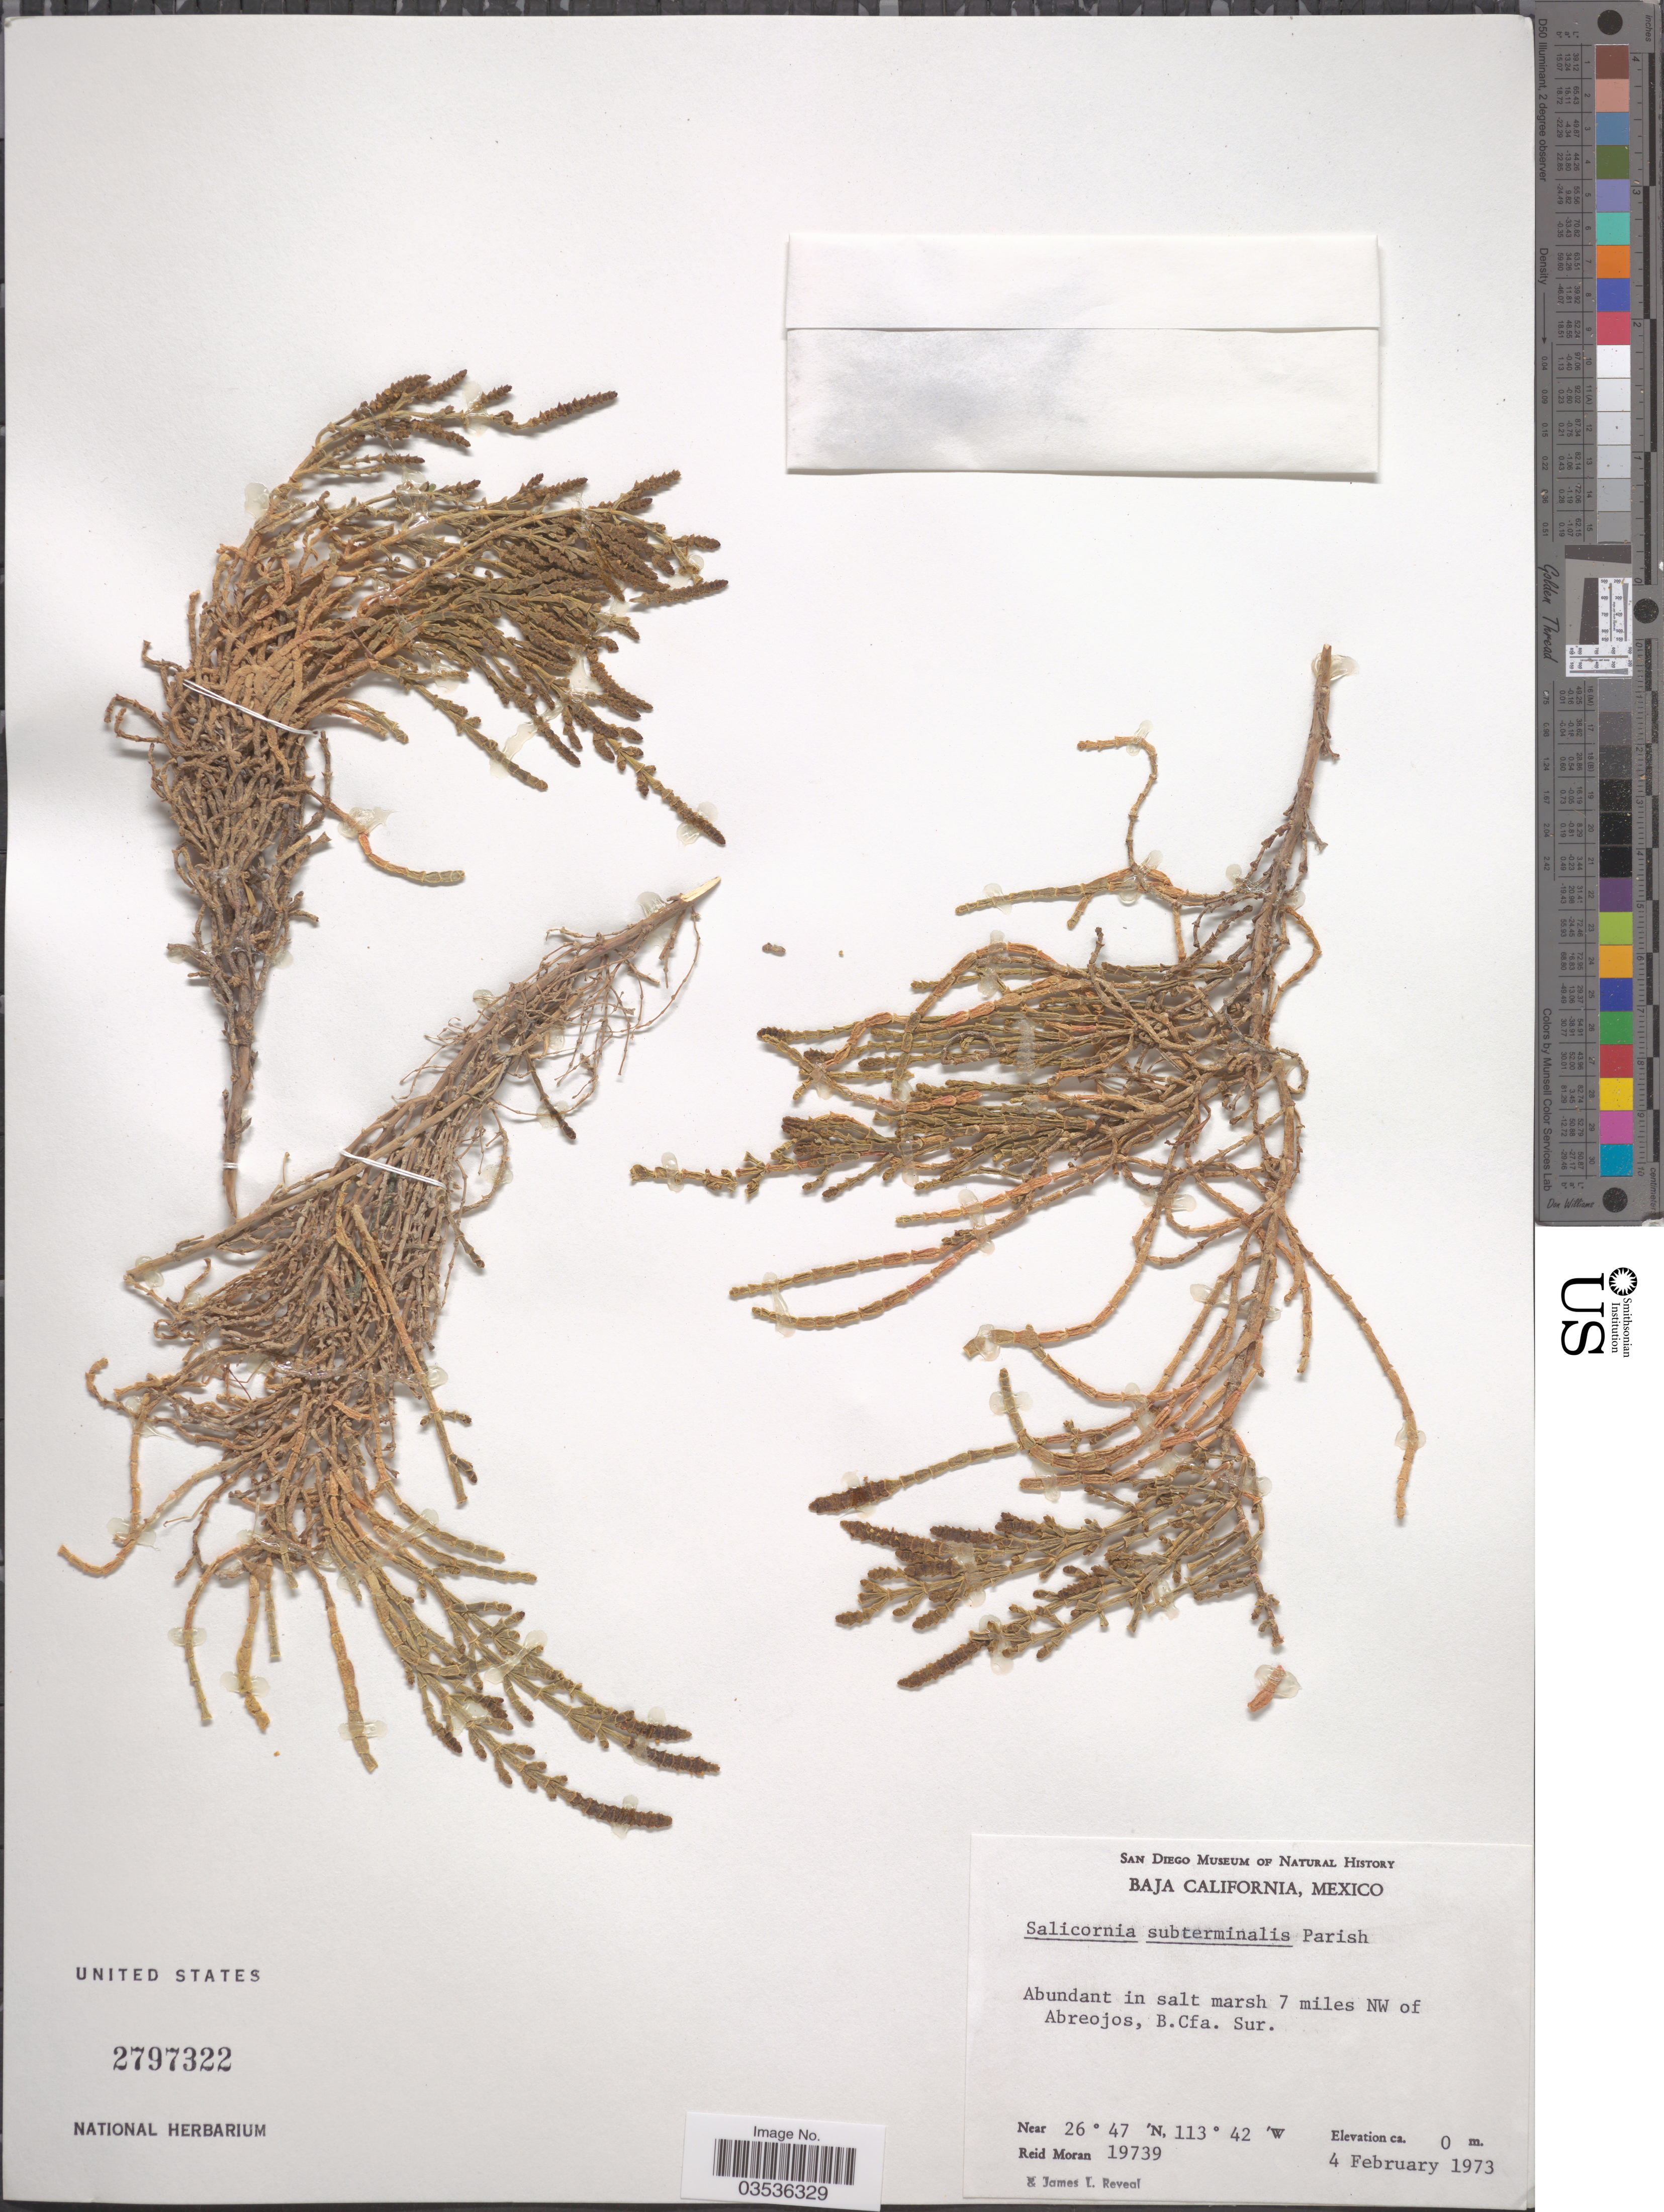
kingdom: Plantae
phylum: Tracheophyta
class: Magnoliopsida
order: Caryophyllales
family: Amaranthaceae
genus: Salicornia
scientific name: Salicornia subterminalis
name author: Parish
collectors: R. V. Moran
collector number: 19739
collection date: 1973-02-04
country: Mexico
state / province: Baja California Sur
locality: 7 miles NW of Abreojes, B.Cfa. Sur.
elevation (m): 0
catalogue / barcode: US 2797322